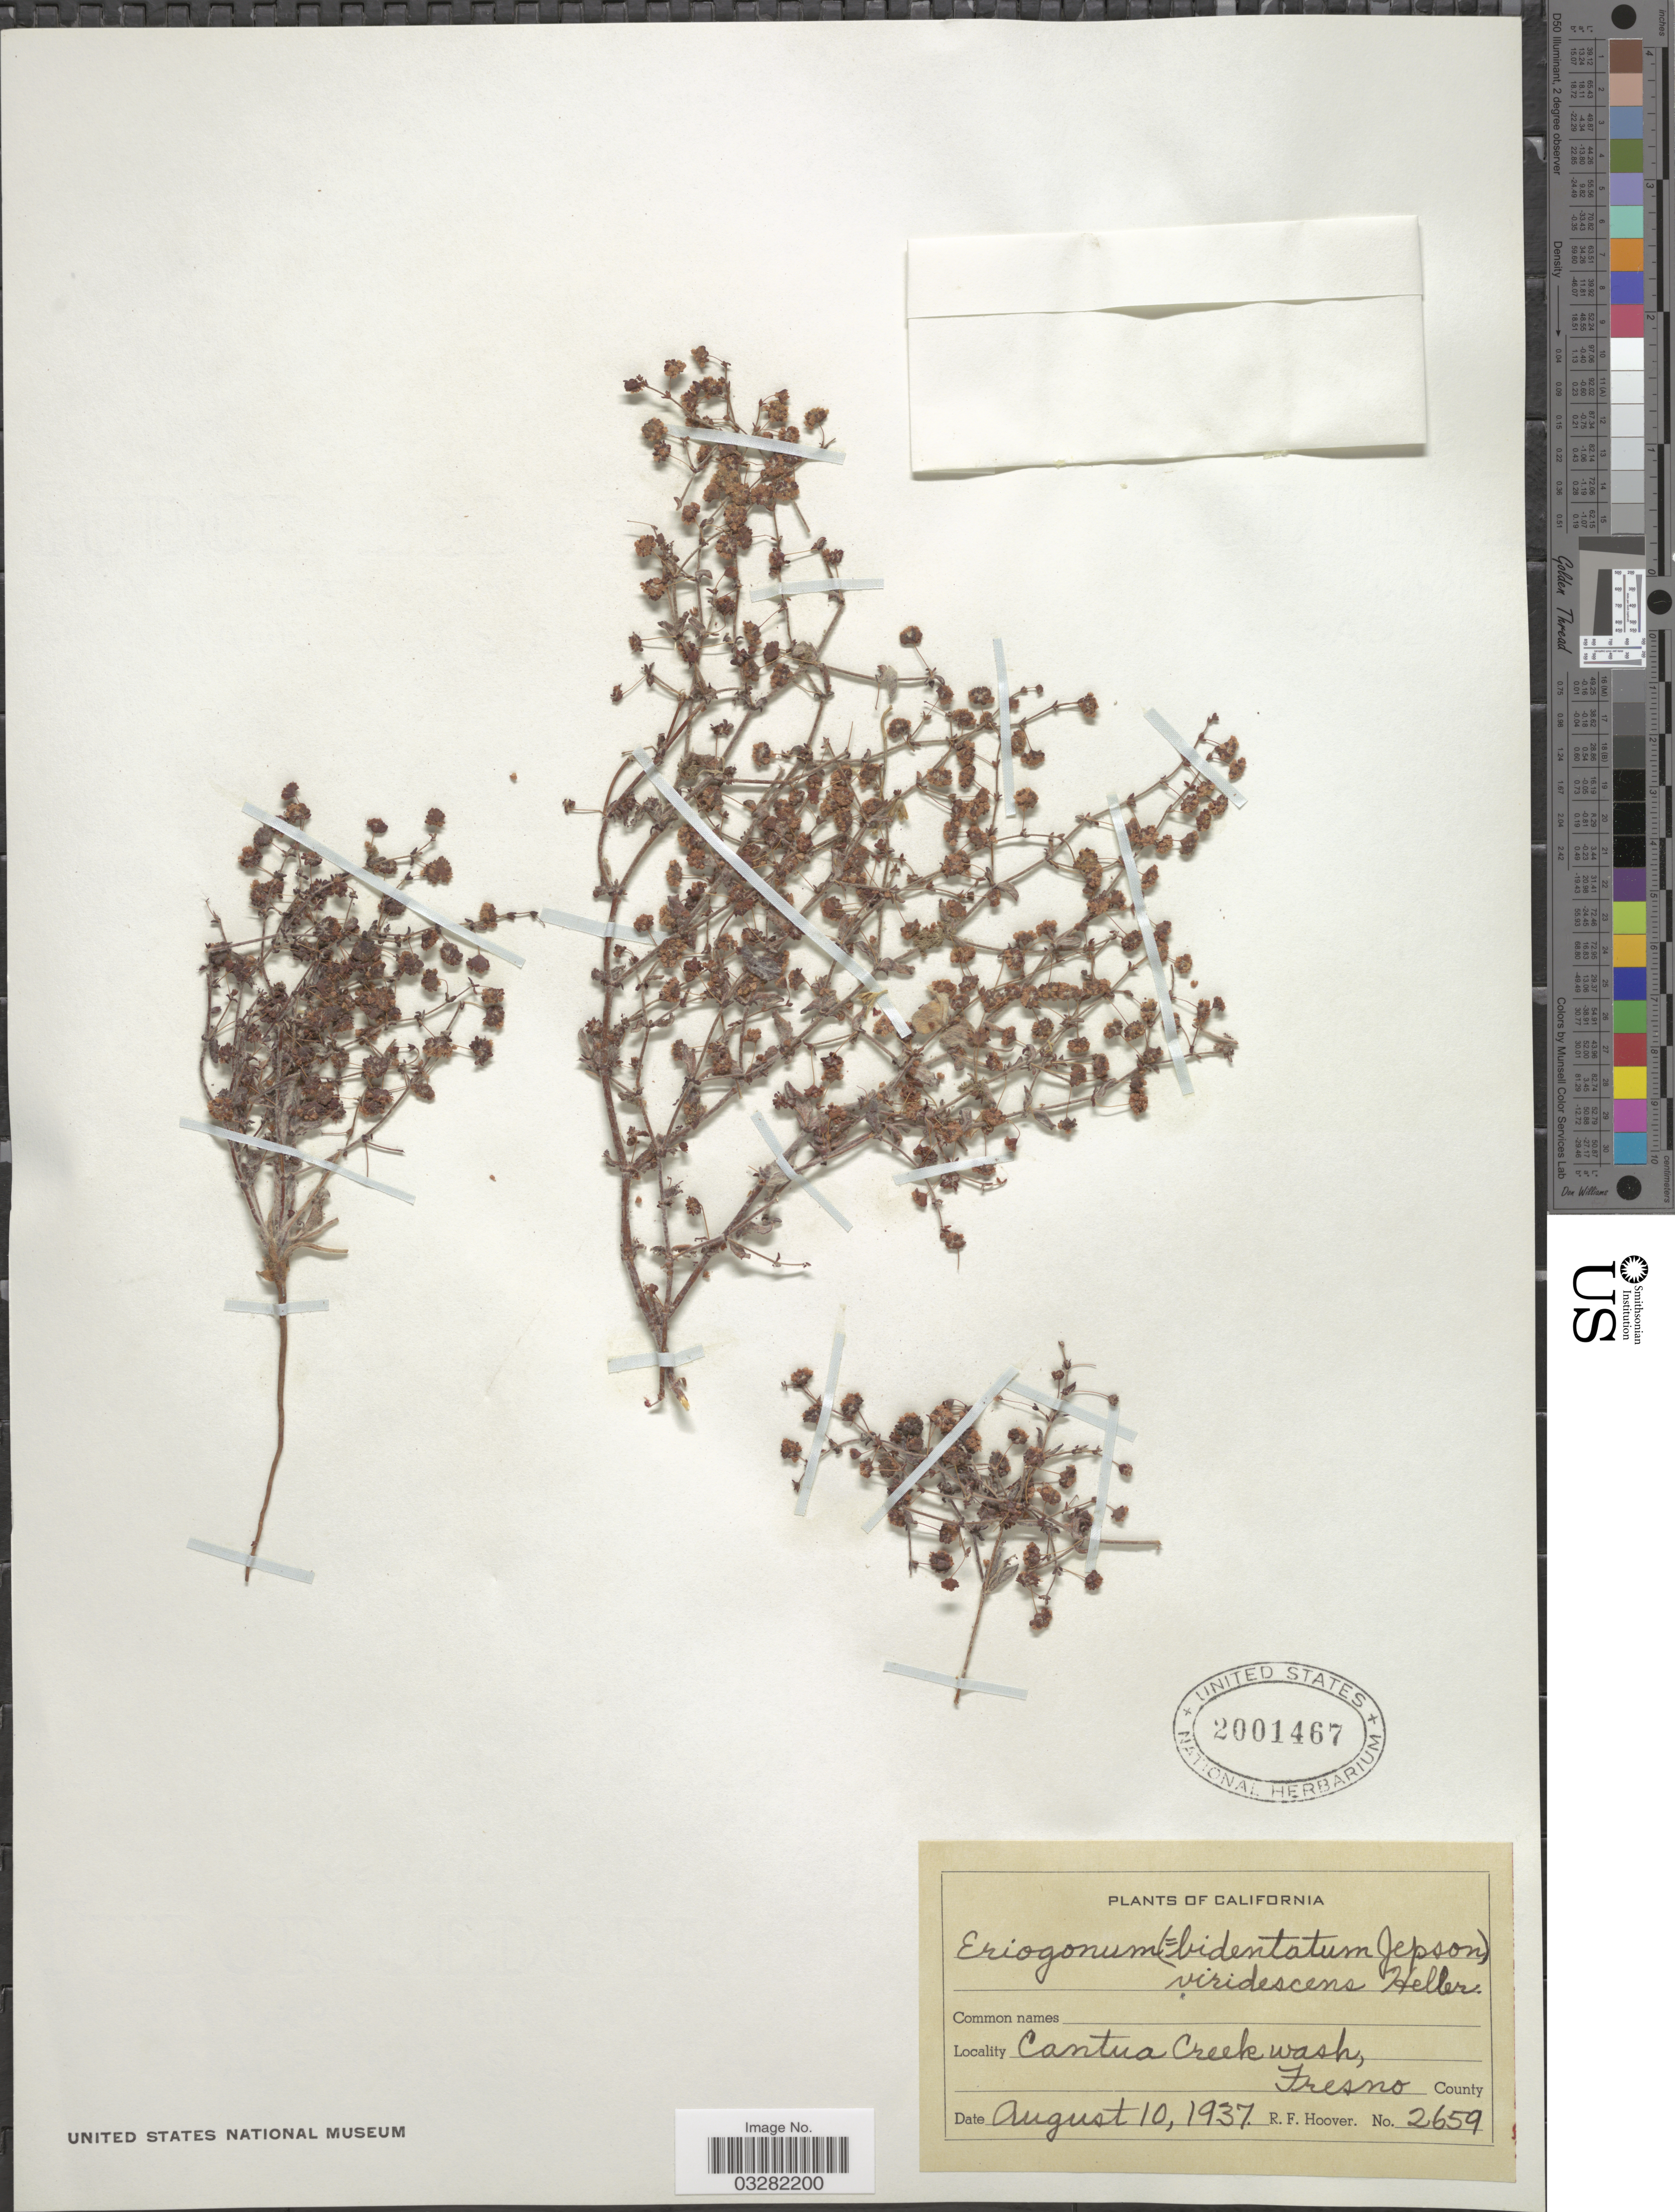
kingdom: Plantae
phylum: Tracheophyta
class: Magnoliopsida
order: Caryophyllales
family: Polygonaceae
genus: Eriogonum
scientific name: Eriogonum viridescens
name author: A. Heller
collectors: R. F. Hoover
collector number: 2659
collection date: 1937-08-10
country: United States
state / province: California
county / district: Fresno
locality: Cantua Creek wash, Fresno County.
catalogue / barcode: US 2001467